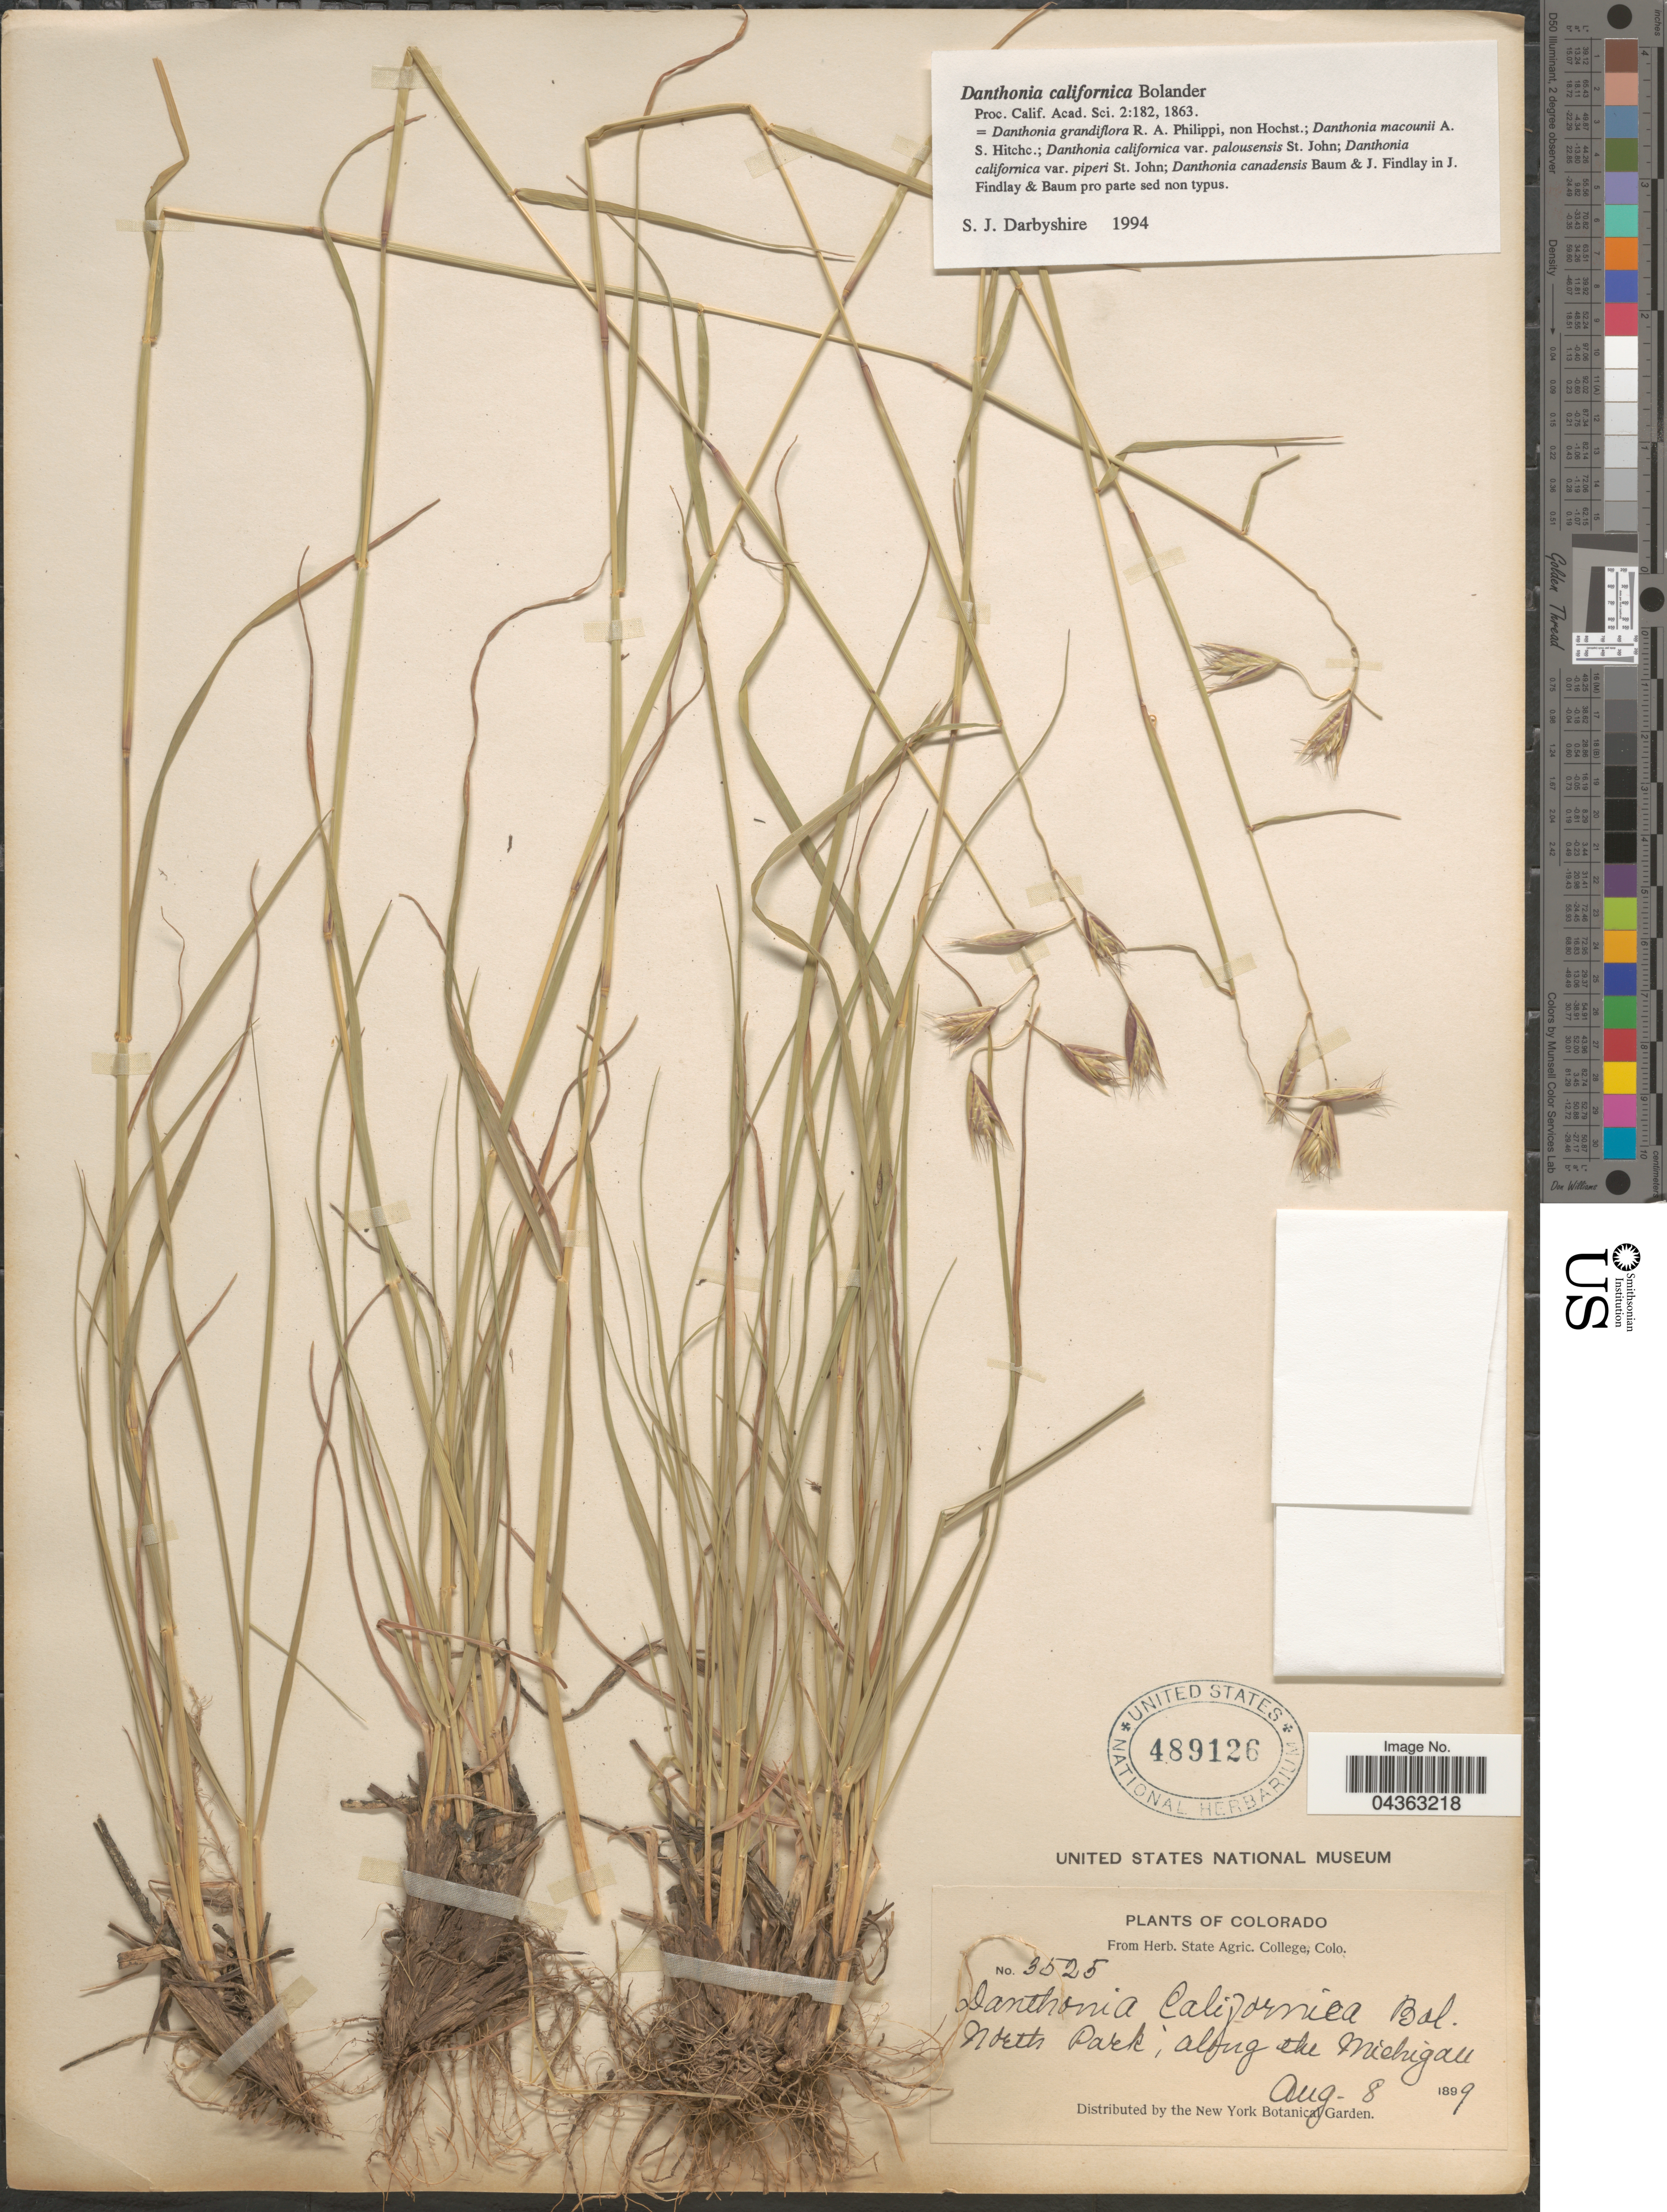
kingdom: Plantae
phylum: Tracheophyta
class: Liliopsida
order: Poales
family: Poaceae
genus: Danthonia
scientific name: Danthonia californica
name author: Bol.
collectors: ex herb. State Agric. College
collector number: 3525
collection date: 1899-08-08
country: United States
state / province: Colorado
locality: North Park, along the Michigan.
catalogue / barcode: US 489126